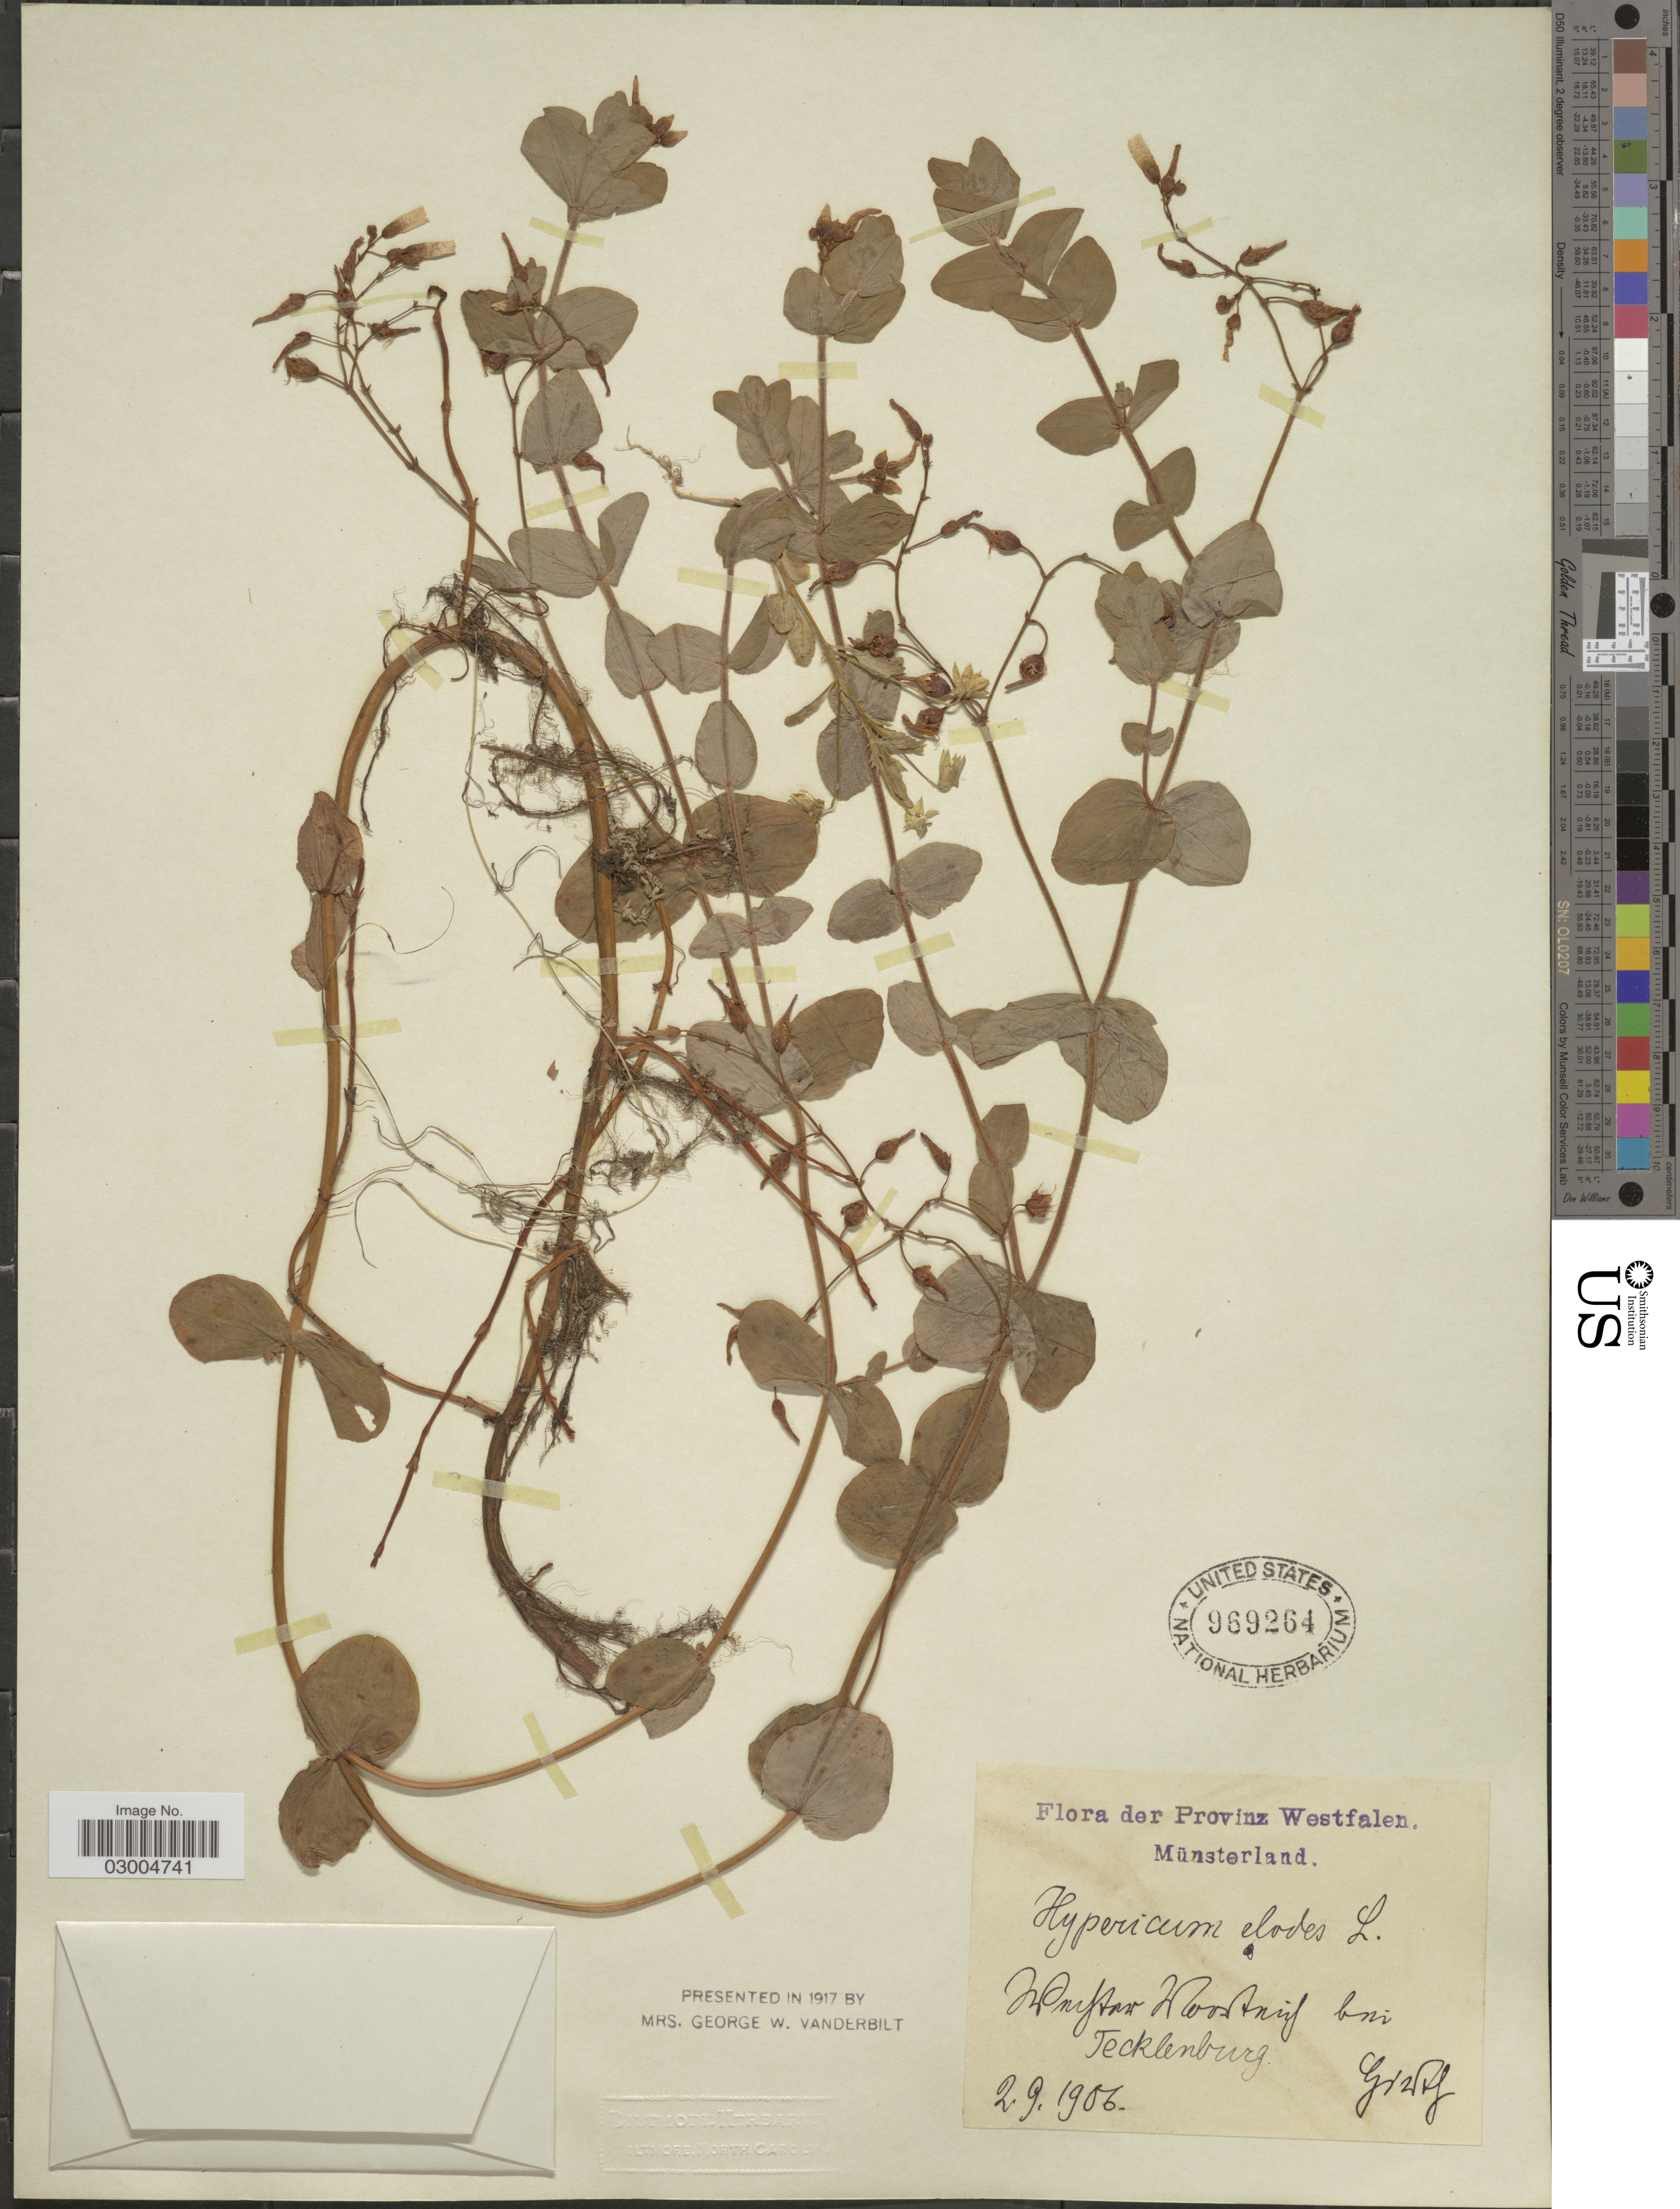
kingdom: Plantae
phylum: Tracheophyta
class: Magnoliopsida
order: Malpighiales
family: Hypericaceae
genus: Hypericum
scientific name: Hypericum elodes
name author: L.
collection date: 1906-09-02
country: Germany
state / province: Nordrhein-Westfalen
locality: Provinz Westfalen. Münsterland. [illegible text] bei Tecklenburg.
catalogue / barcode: US 969264